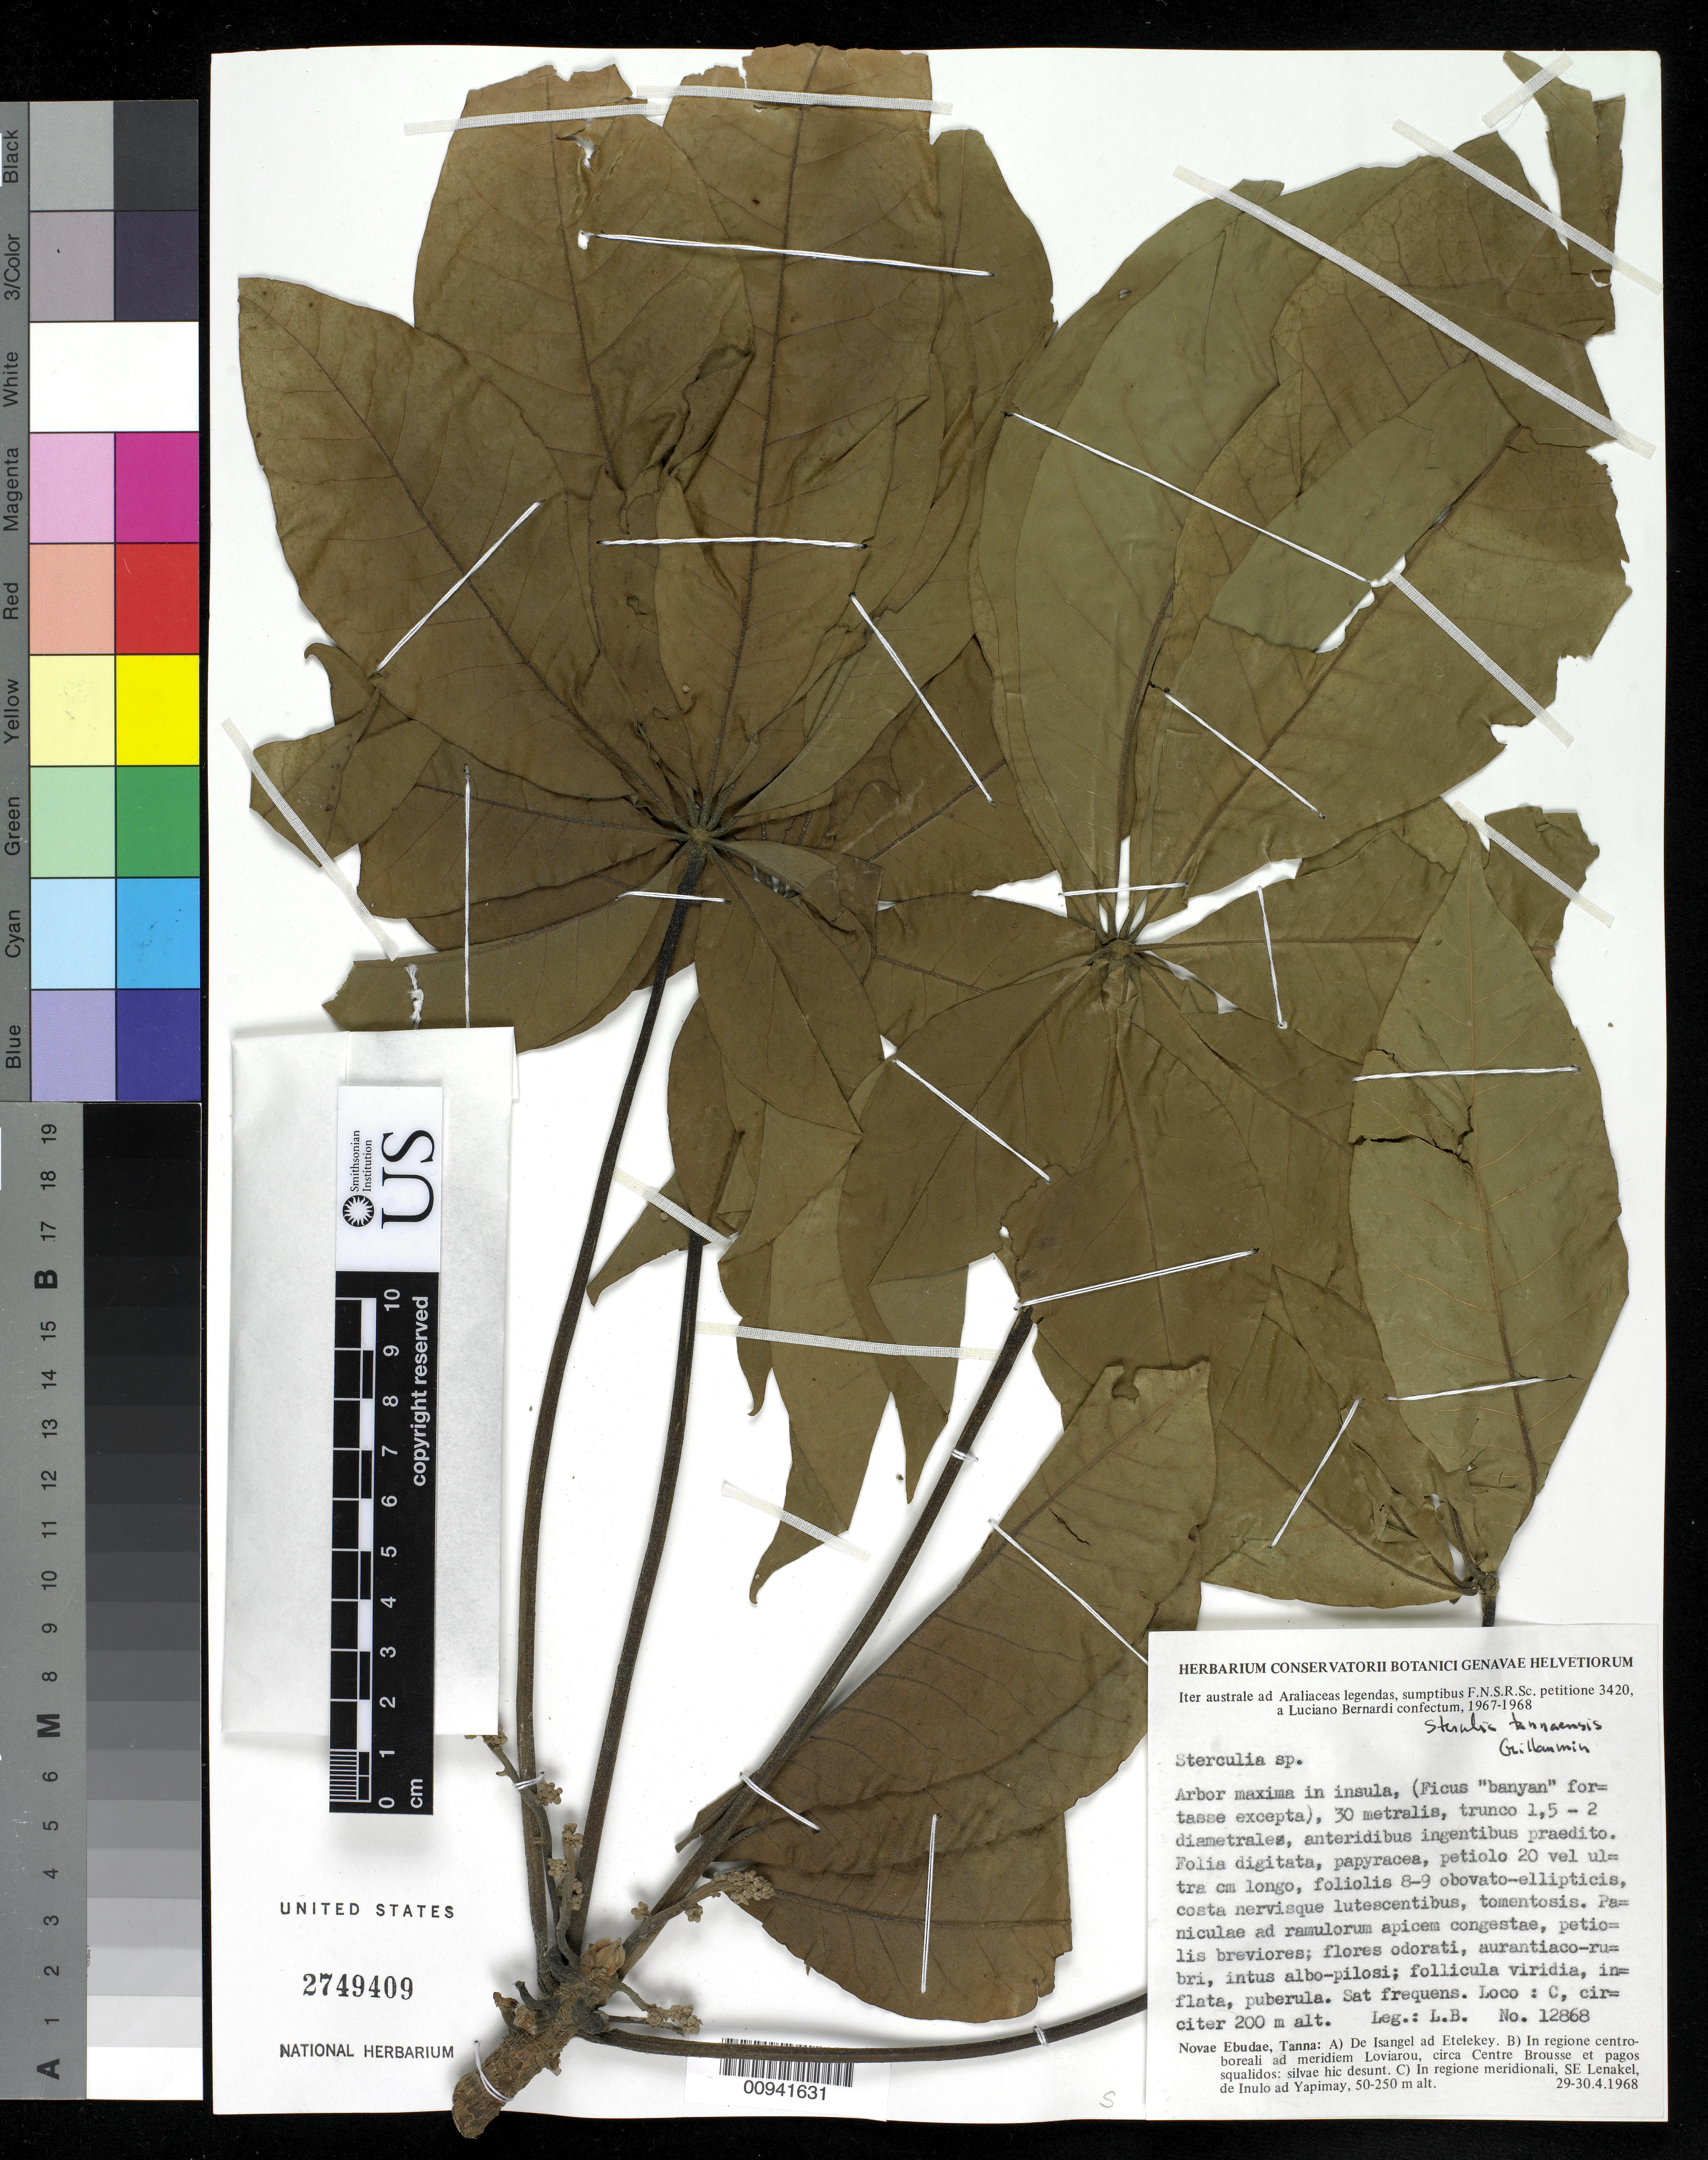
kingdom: Plantae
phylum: Tracheophyta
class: Magnoliopsida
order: Malvales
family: Malvaceae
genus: Sterculia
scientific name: Sterculia tannaensis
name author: Guillaumin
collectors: P. Curry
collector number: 1454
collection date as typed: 16 Dec 1993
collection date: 1993-12-16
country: Vanuatu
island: Aniwa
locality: Close to village of Isavai.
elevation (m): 20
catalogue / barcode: US 3445023